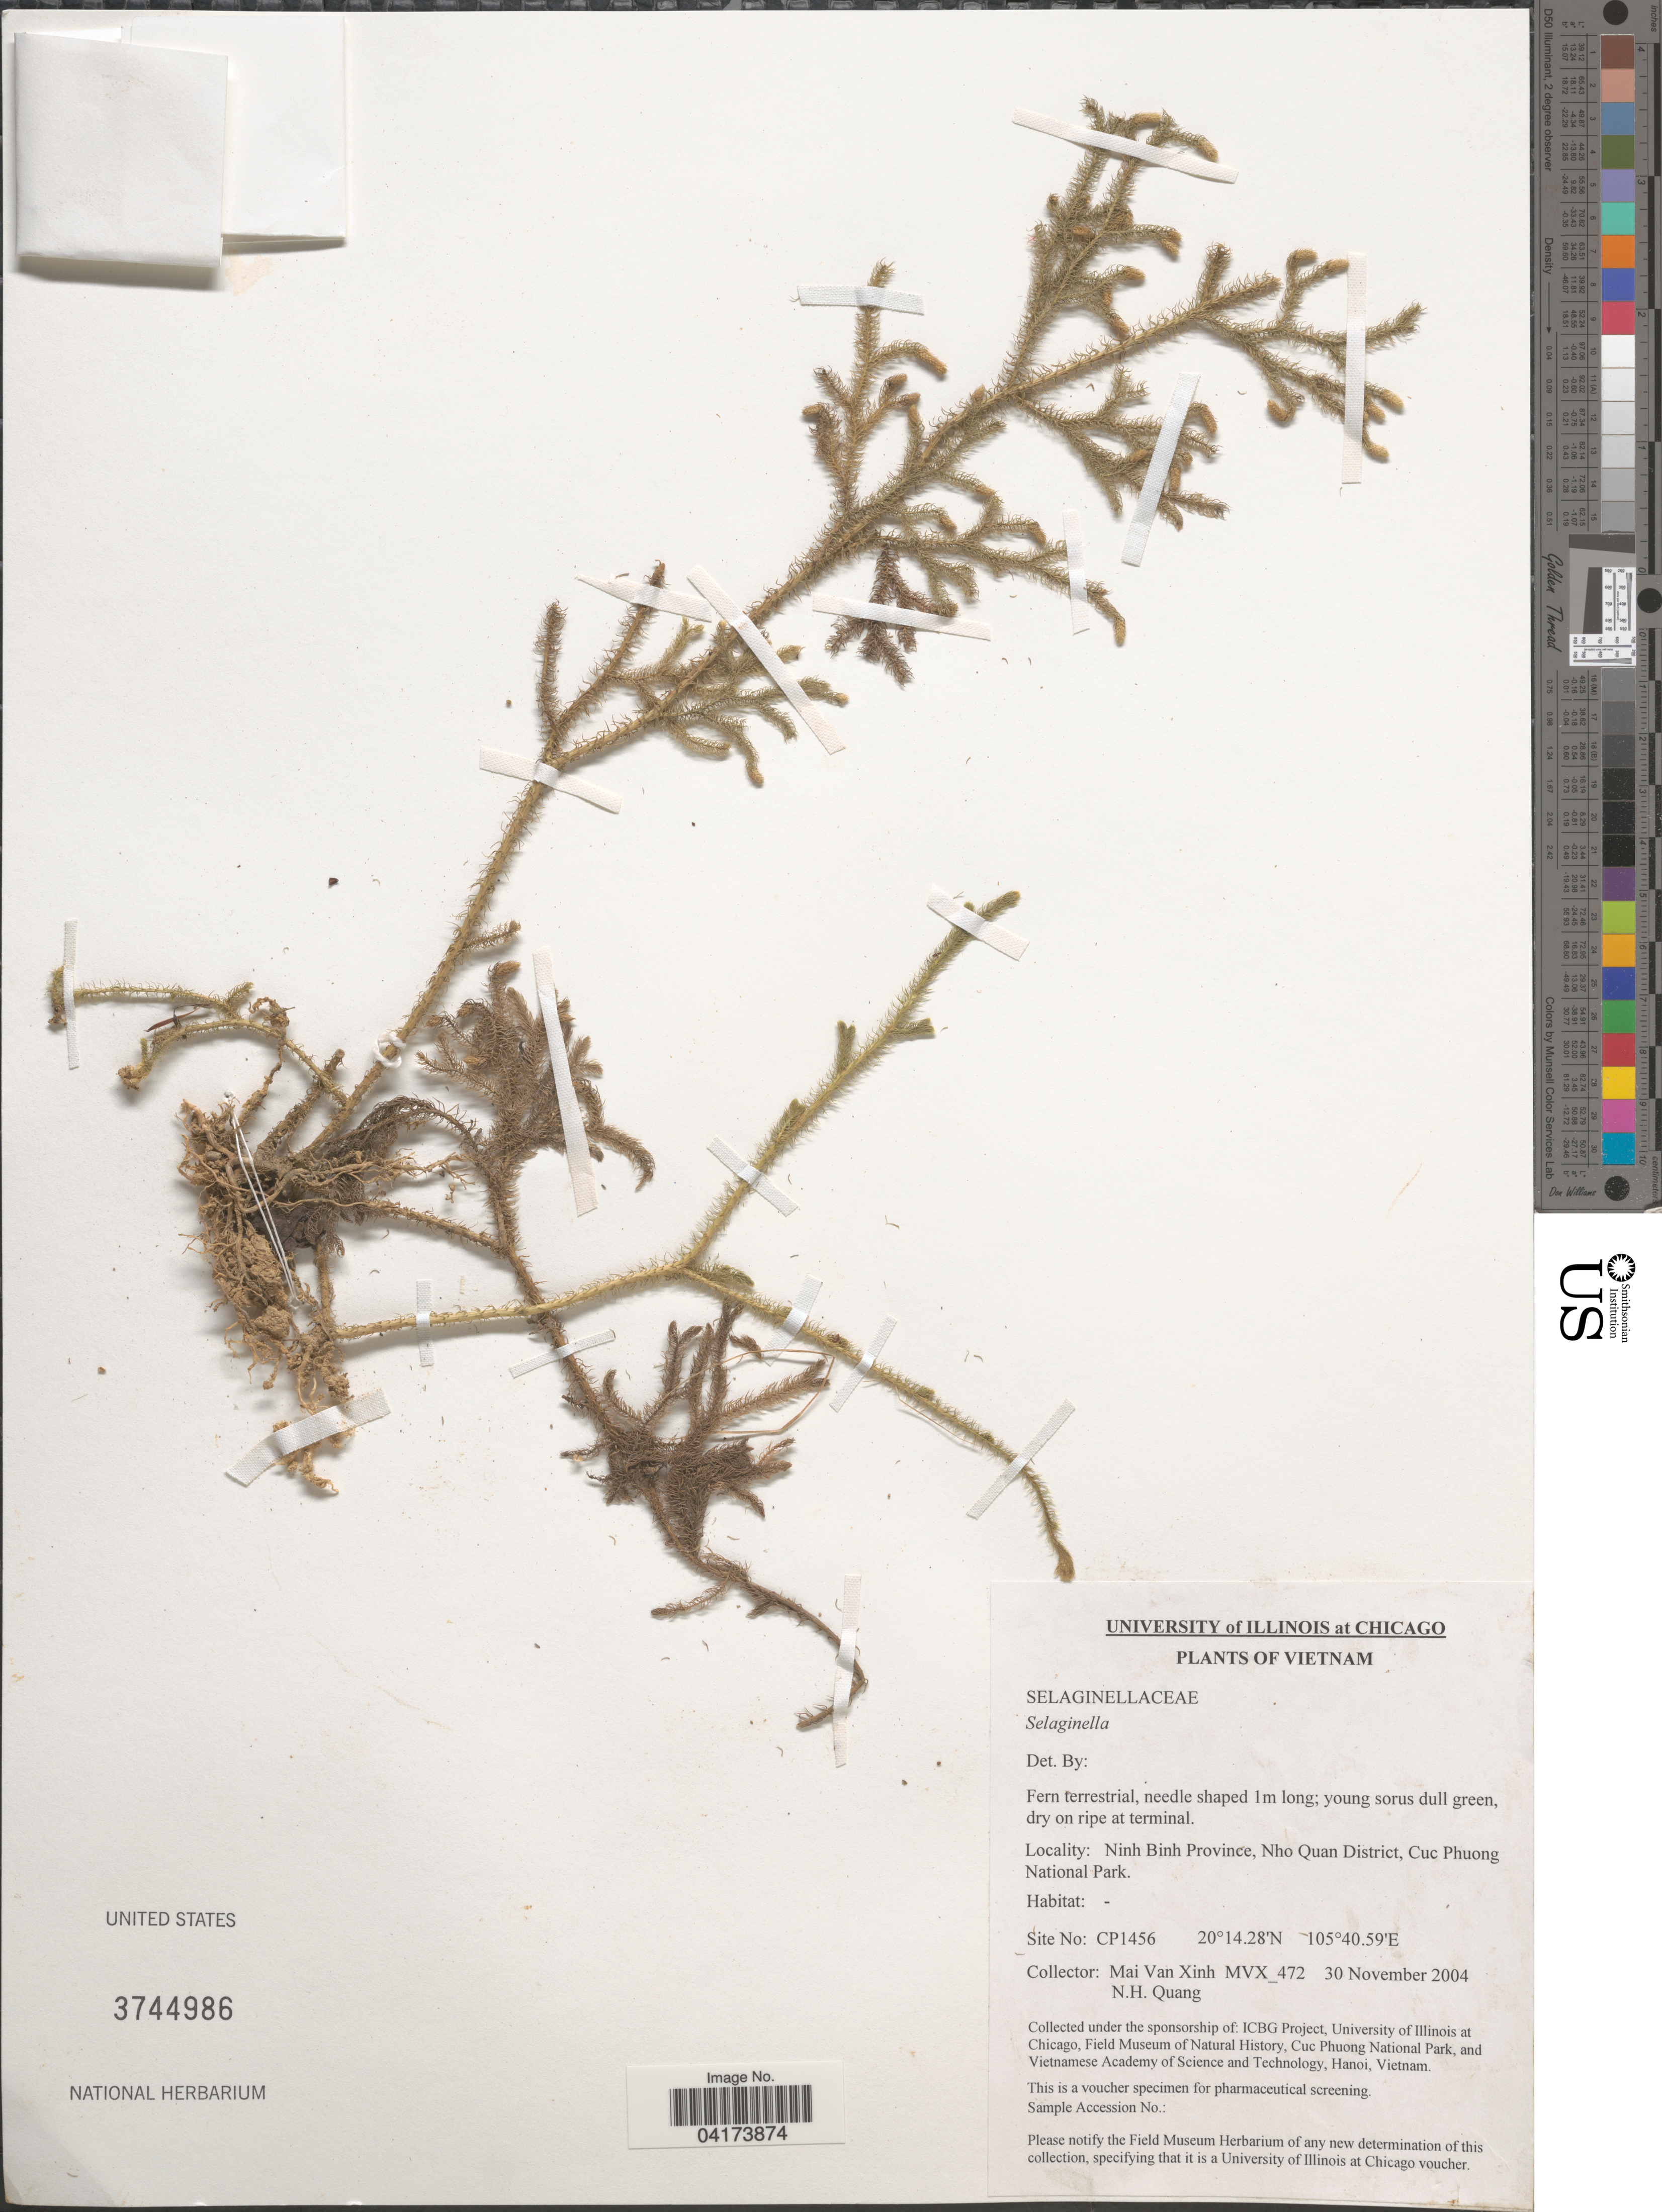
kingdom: Plantae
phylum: Tracheophyta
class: Lycopodiopsida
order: Selaginellales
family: Selaginellaceae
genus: Selaginella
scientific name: Selaginella sp.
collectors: M. Van Xinh & N. Quang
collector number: MVX_472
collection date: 2004-11-30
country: Vietnam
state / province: Ninh Binh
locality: Nho Quan District, Cuc Phuong National Park. Site No: CP1456.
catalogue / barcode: US 3744986